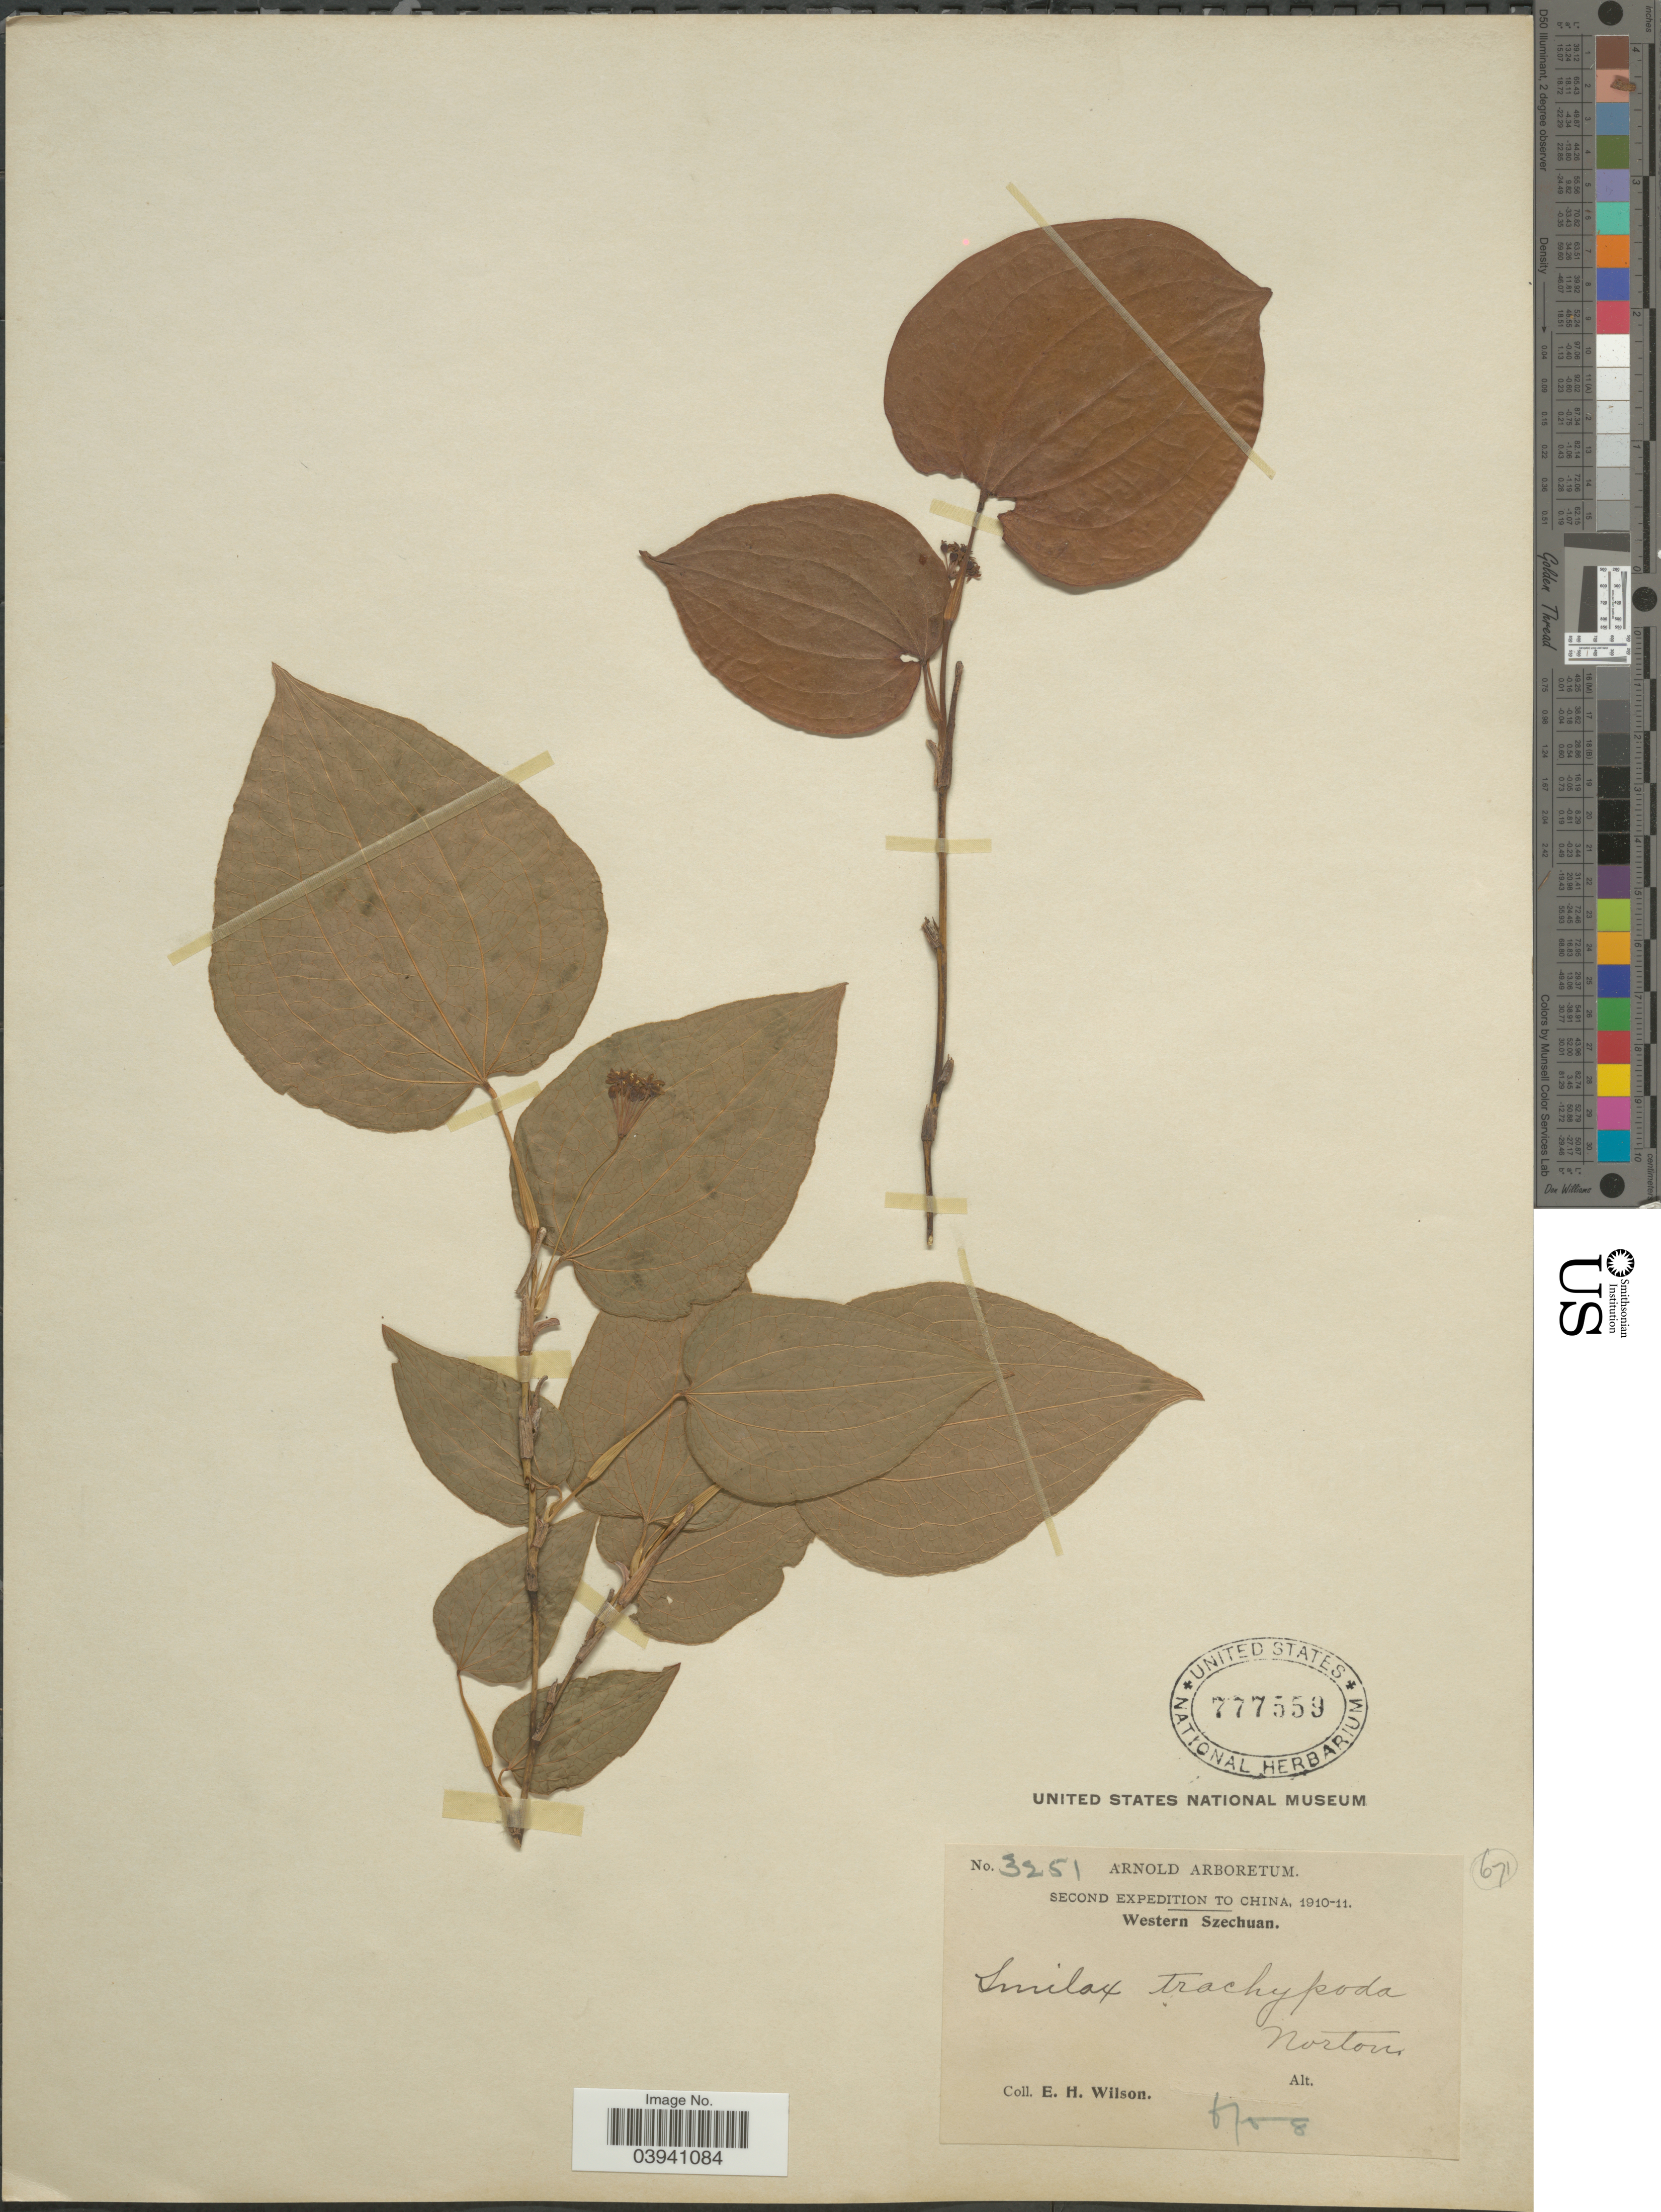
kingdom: Plantae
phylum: Tracheophyta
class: Liliopsida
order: Liliales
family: Smilacaceae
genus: Smilax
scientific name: Smilax trachypoda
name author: J.B. Norton in Sarg.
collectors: E. Wilson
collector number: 3251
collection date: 1908-06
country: China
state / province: Sichuan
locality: Western Szechuan.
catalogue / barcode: US 777559